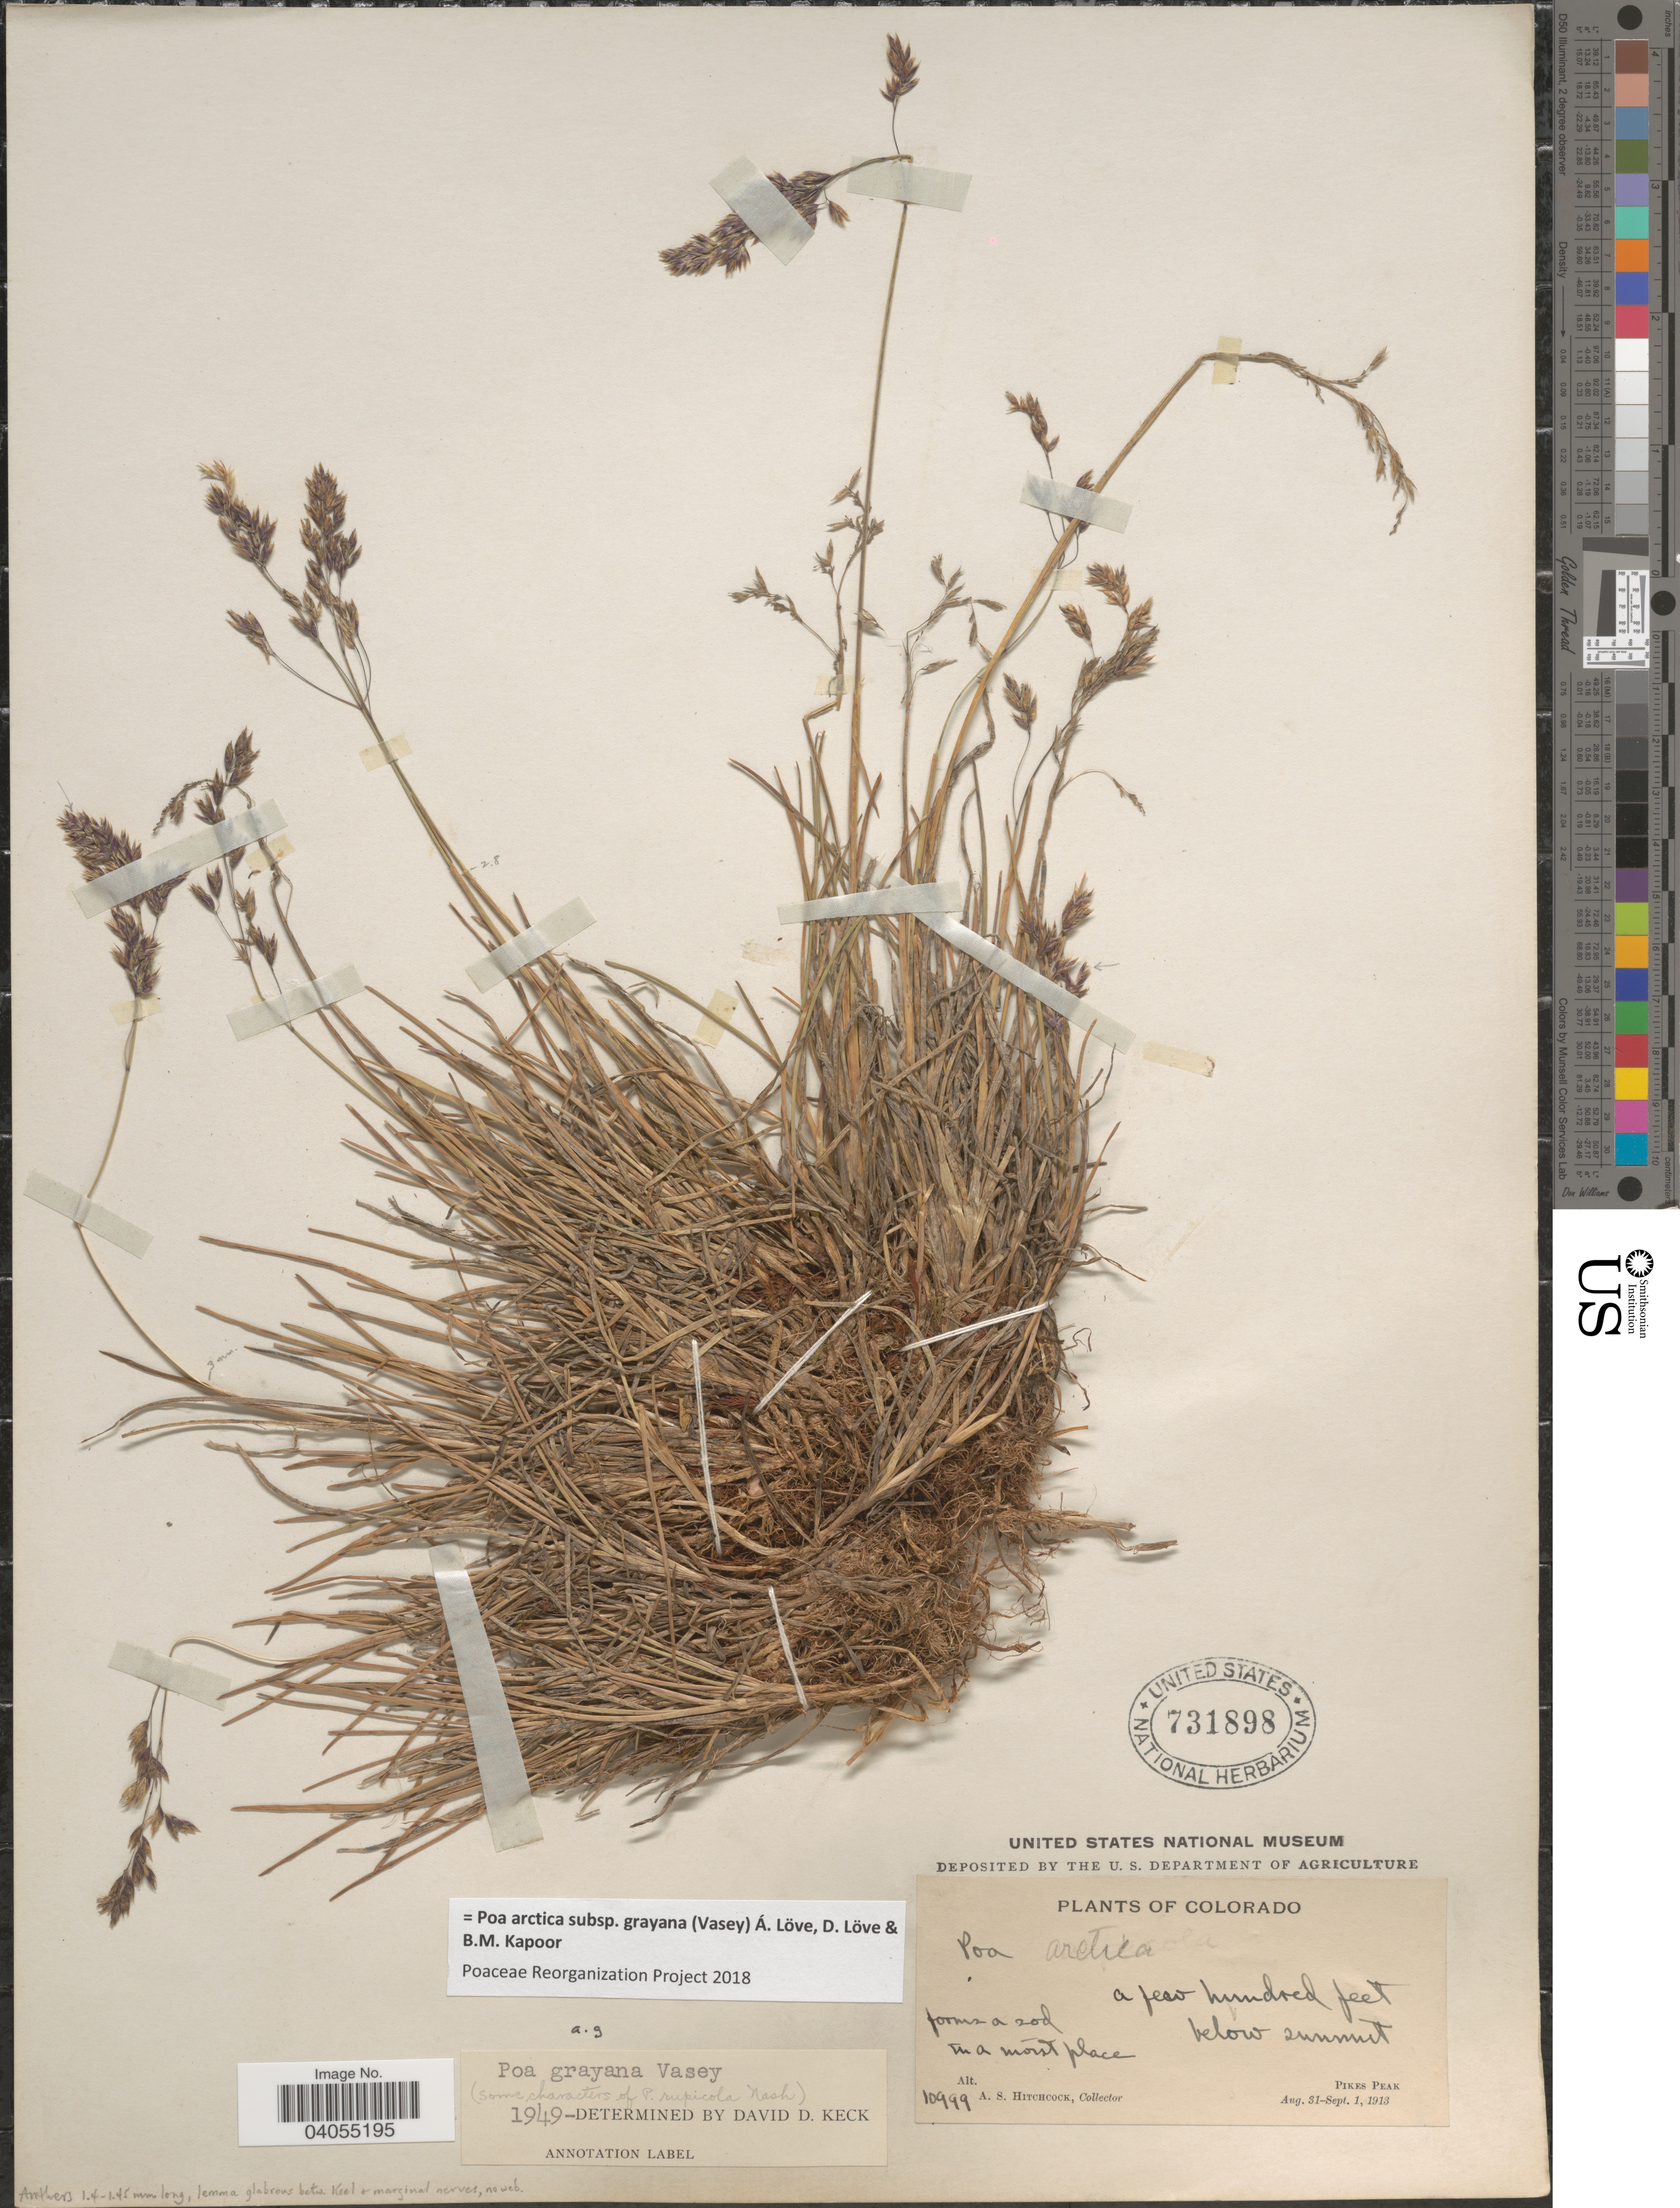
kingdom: Plantae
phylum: Tracheophyta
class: Liliopsida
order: Poales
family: Poaceae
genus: Poa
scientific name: Poa arctica subsp. grayana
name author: (Vasey) Á. Löve et al.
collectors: A. S. Hitchcock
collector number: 10999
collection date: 1913-08-31/1913-09-01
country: United States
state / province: Colorado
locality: A few hundred feet below summit. Pikes Peak.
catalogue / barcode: US 731898